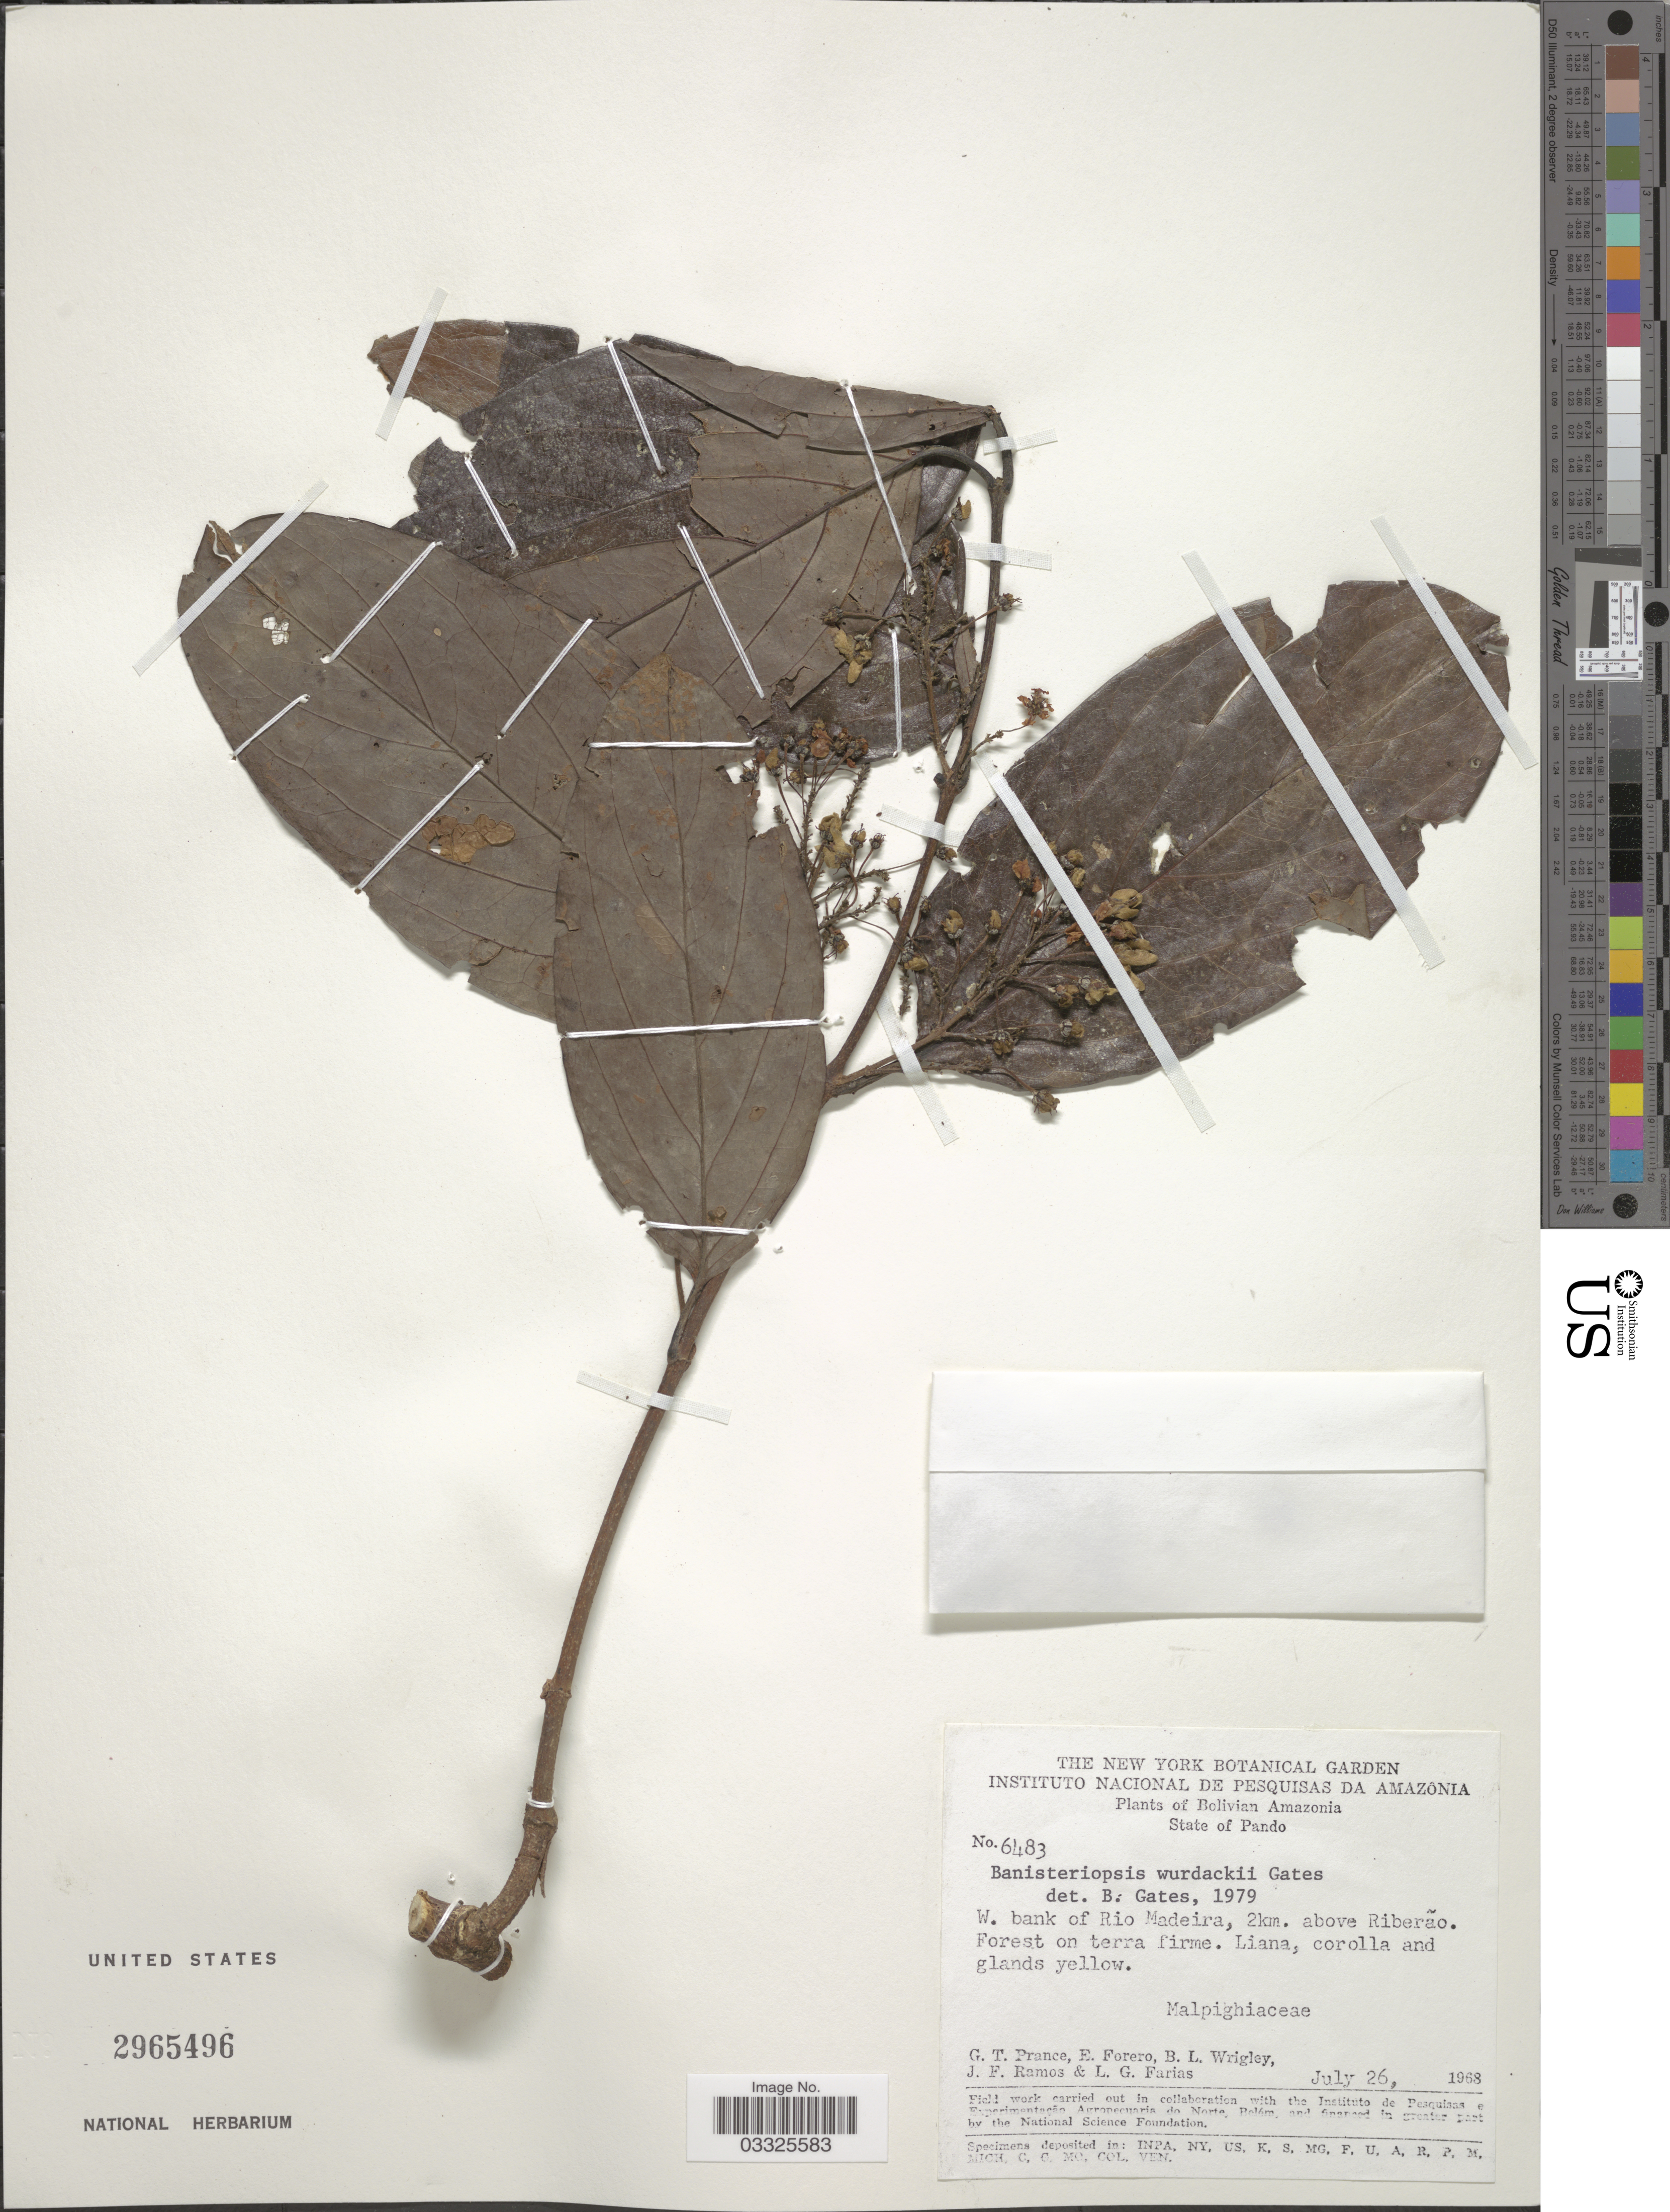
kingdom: Plantae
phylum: Tracheophyta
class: Magnoliopsida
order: Malpighiales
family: Malpighiaceae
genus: Bronwenia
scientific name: Bronwenia wurdackii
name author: (B. Gates) W.R. Anderson & C. Davis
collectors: G. T. Prance, E. Forero, B. L. Wrigley, J. F. Ramos & L. G. Farias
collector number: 6483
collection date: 1968-07-26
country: Bolivia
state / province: Pando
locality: Bolivian Amazonia. W. bank of Rio Madeira, 2km. above Riberão.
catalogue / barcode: US 2965496